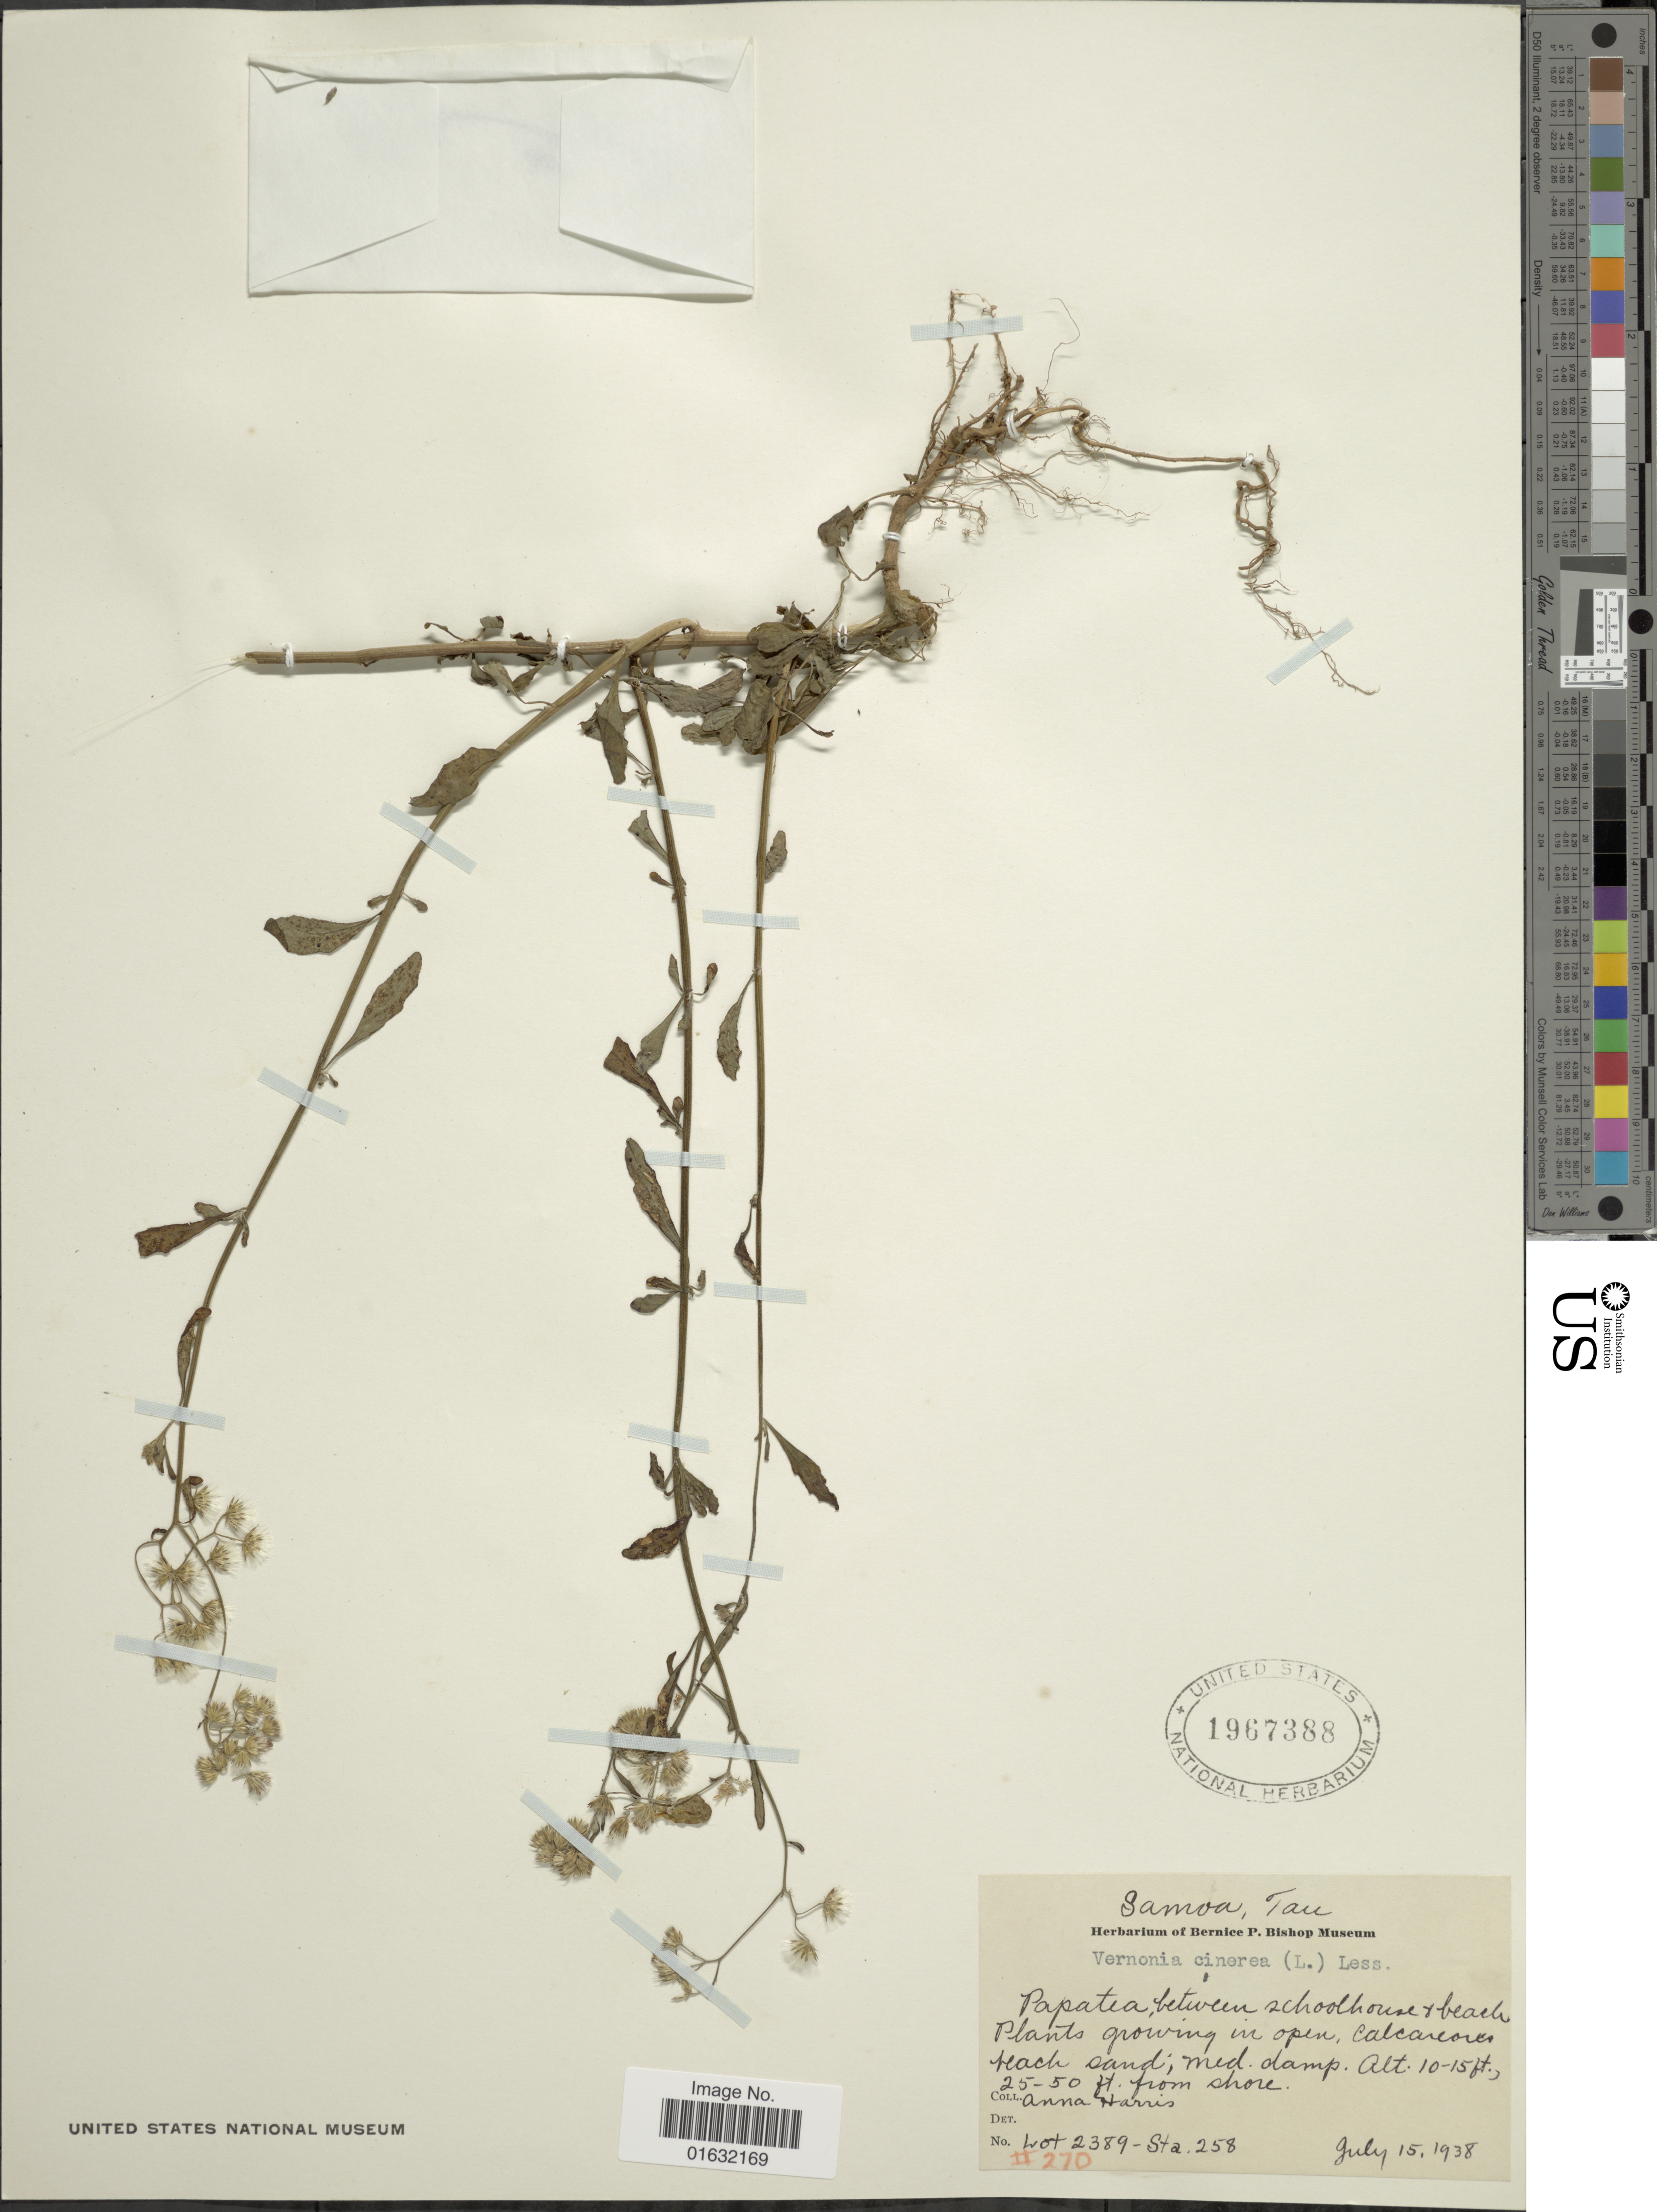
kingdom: Plantae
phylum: Tracheophyta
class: Magnoliopsida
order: Asterales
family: Asteraceae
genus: Cyanthillium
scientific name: Cyanthillium cinereum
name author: (L.) H. Rob.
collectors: A. Harris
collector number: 270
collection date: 1938-07-15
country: American Samoa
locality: Tau, calcareous teach sand, med damp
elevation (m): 3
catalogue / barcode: US 1967388